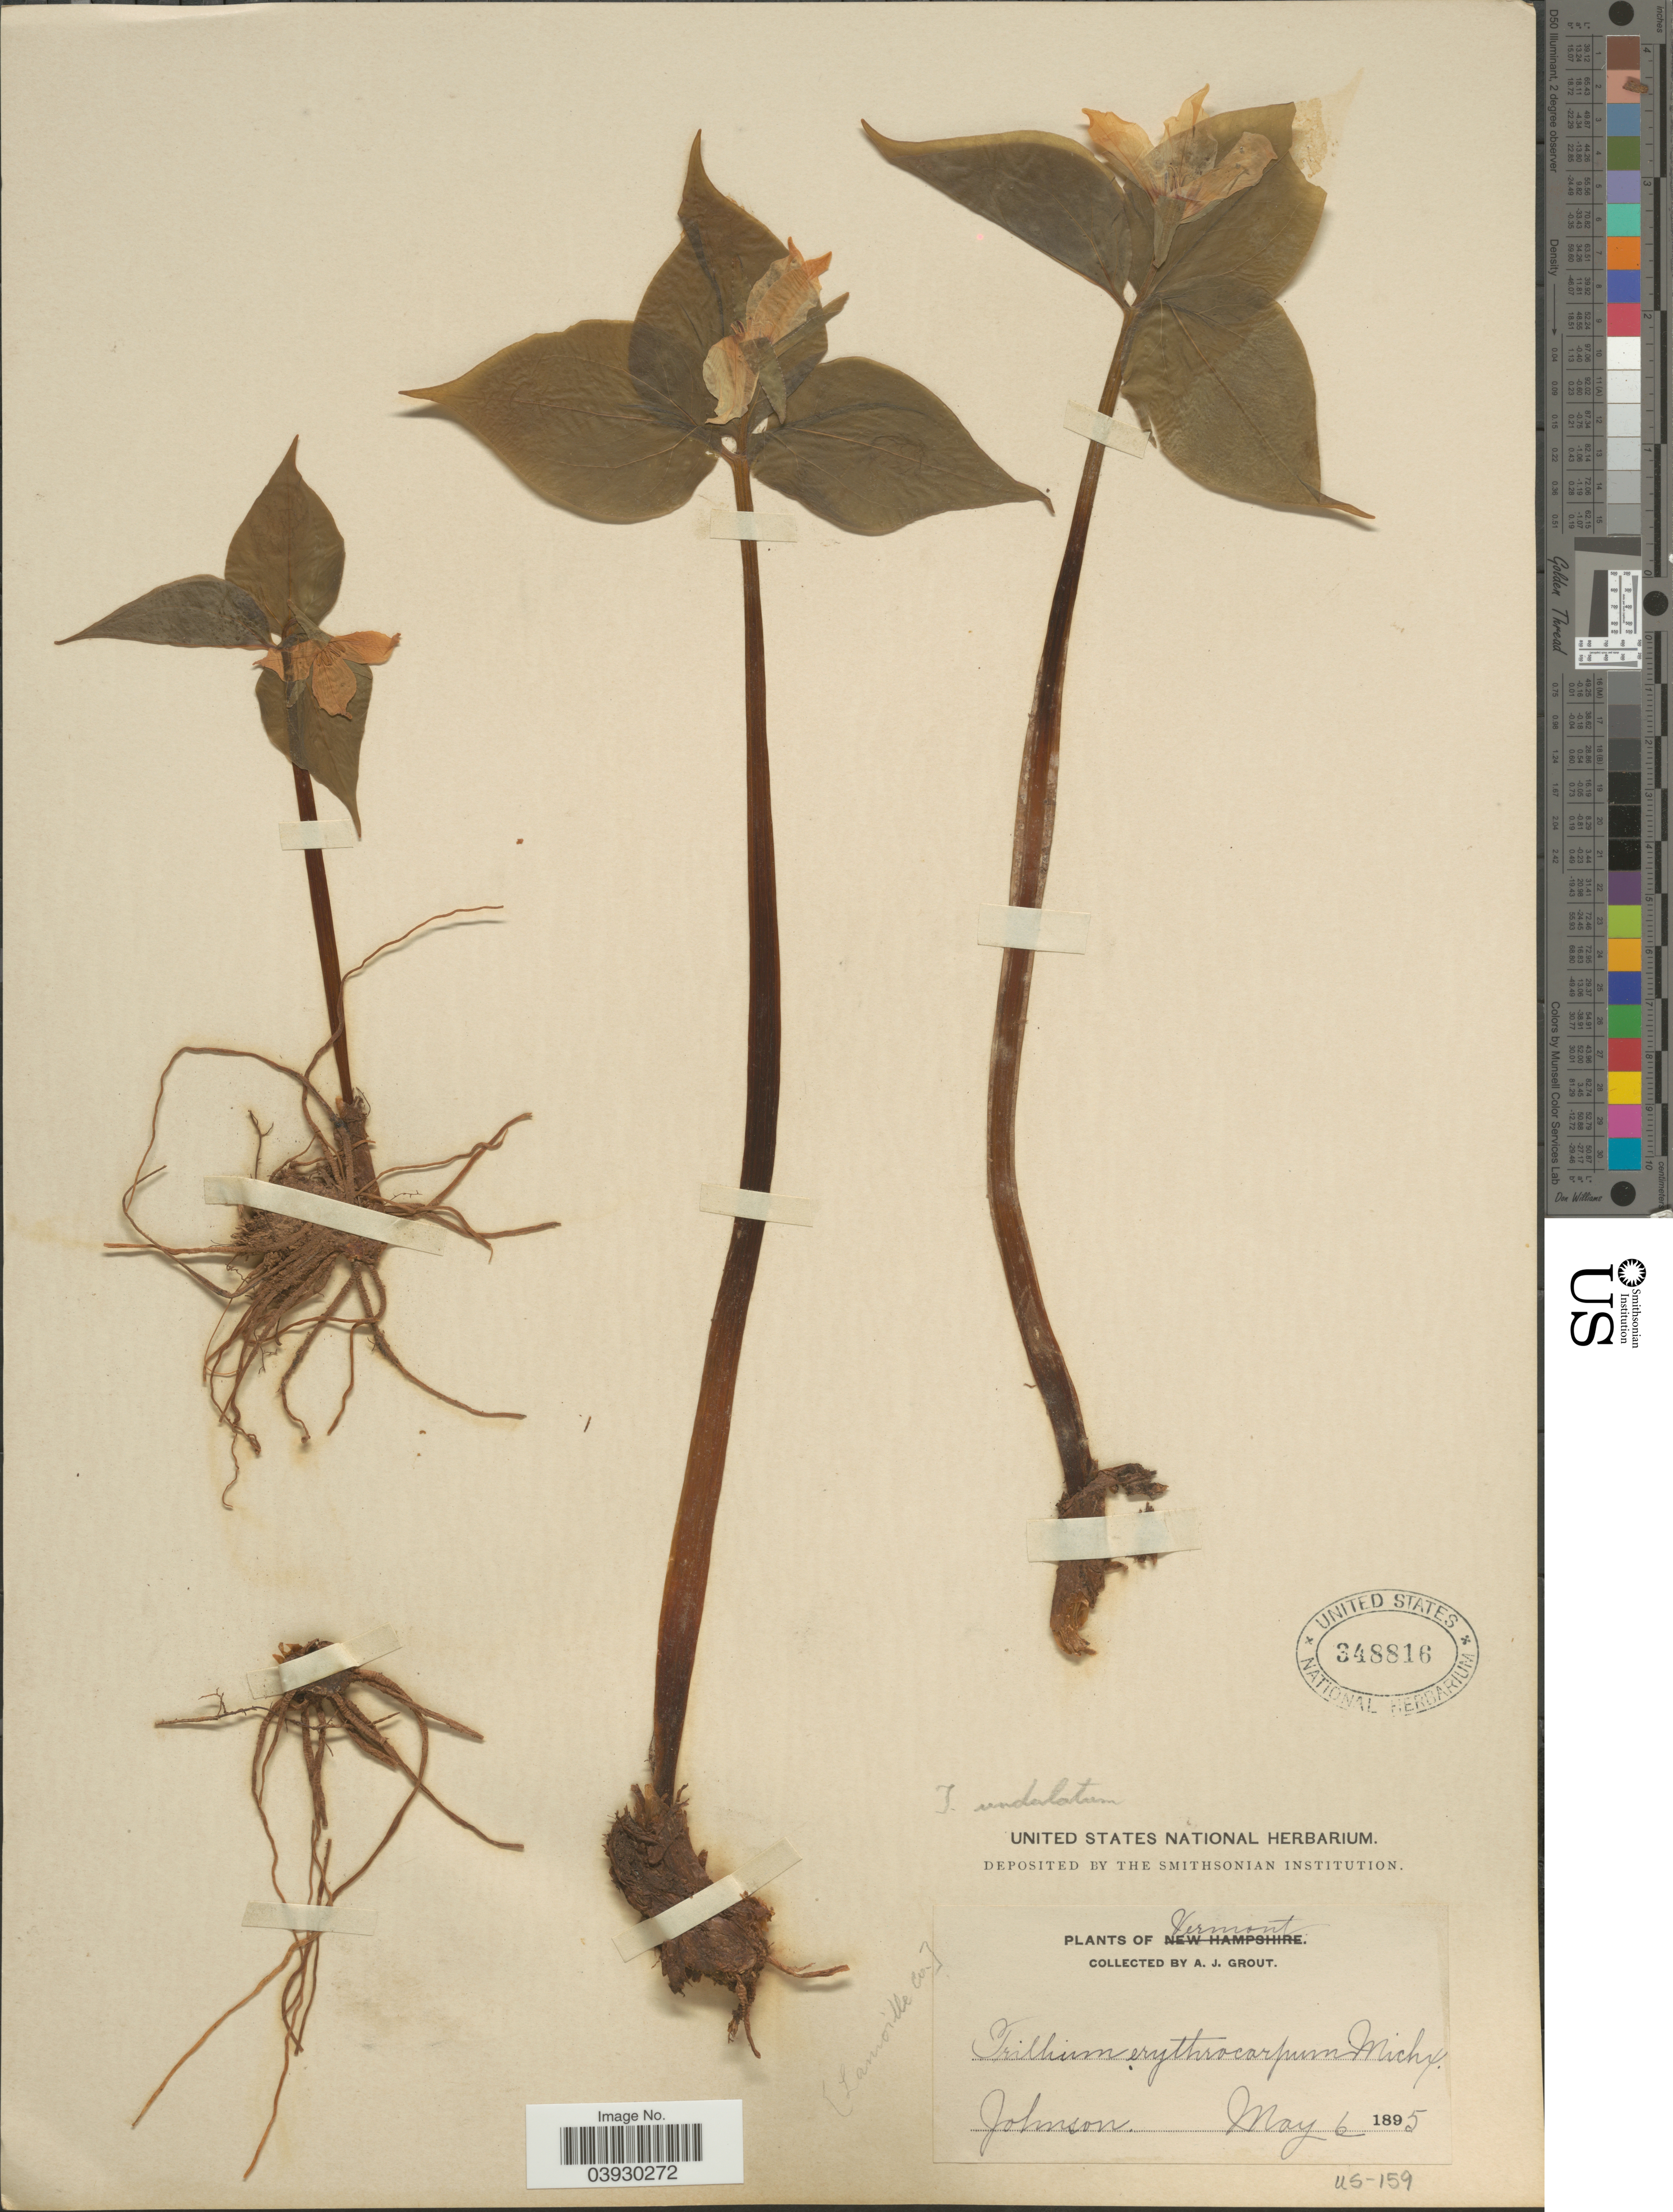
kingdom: Plantae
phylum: Tracheophyta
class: Liliopsida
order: Liliales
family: Melanthiaceae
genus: Trillium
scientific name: Trillium undulatum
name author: Willd.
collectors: A. J. Grout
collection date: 1895-05-06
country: United States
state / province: Vermont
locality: Johnson. Lamoille Co.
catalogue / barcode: US 348816